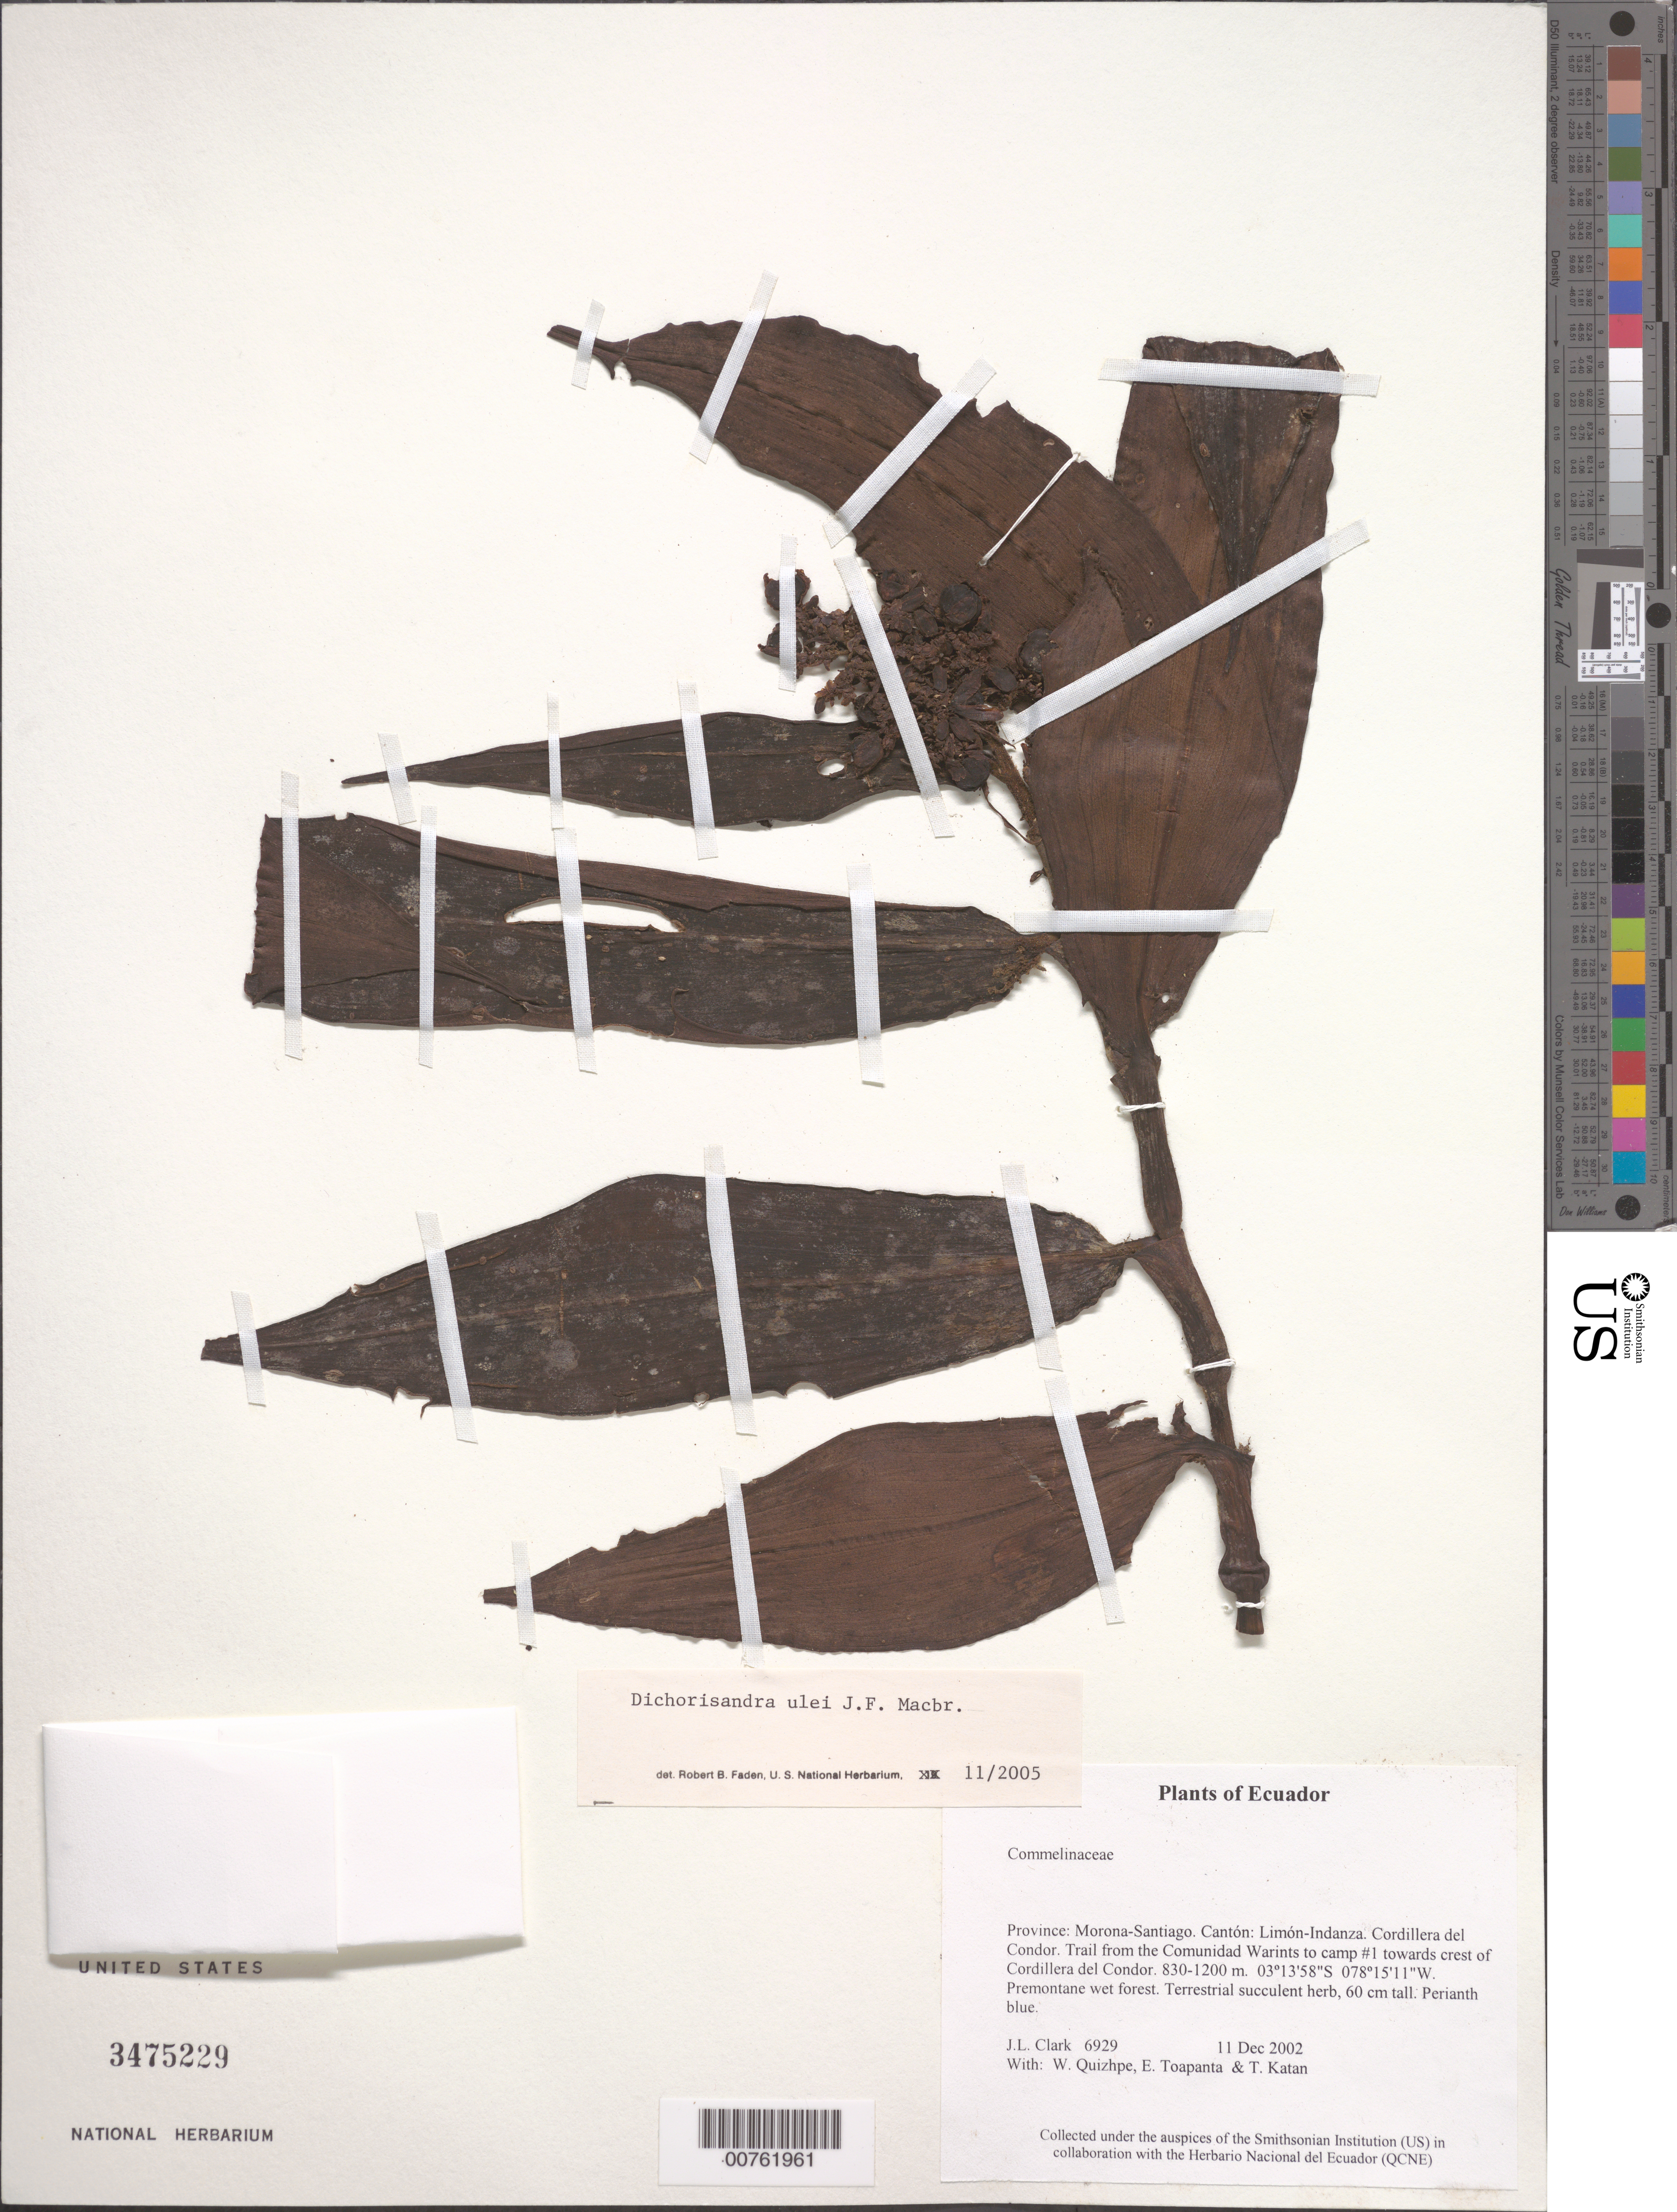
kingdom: Plantae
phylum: Tracheophyta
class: Liliopsida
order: Commelinales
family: Commelinaceae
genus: Dichorisandra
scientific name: Dichorisandra ulei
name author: J.F. Macbr.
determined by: Faden, Robert B., (US), Smithsonian Institution - National Museum of Natural History (UNITED STATES)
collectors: J. L. Clark et al.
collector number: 6929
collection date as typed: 11 Dec 2002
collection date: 2002-12-11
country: Ecuador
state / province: Morona-Santiago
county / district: Canton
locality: Cordillera del Condor. Trail from the Comunidad Warints to camp #1 towards crest of Cordillera del Condor. PremontaNEwet forest.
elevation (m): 830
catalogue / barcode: US 3475229